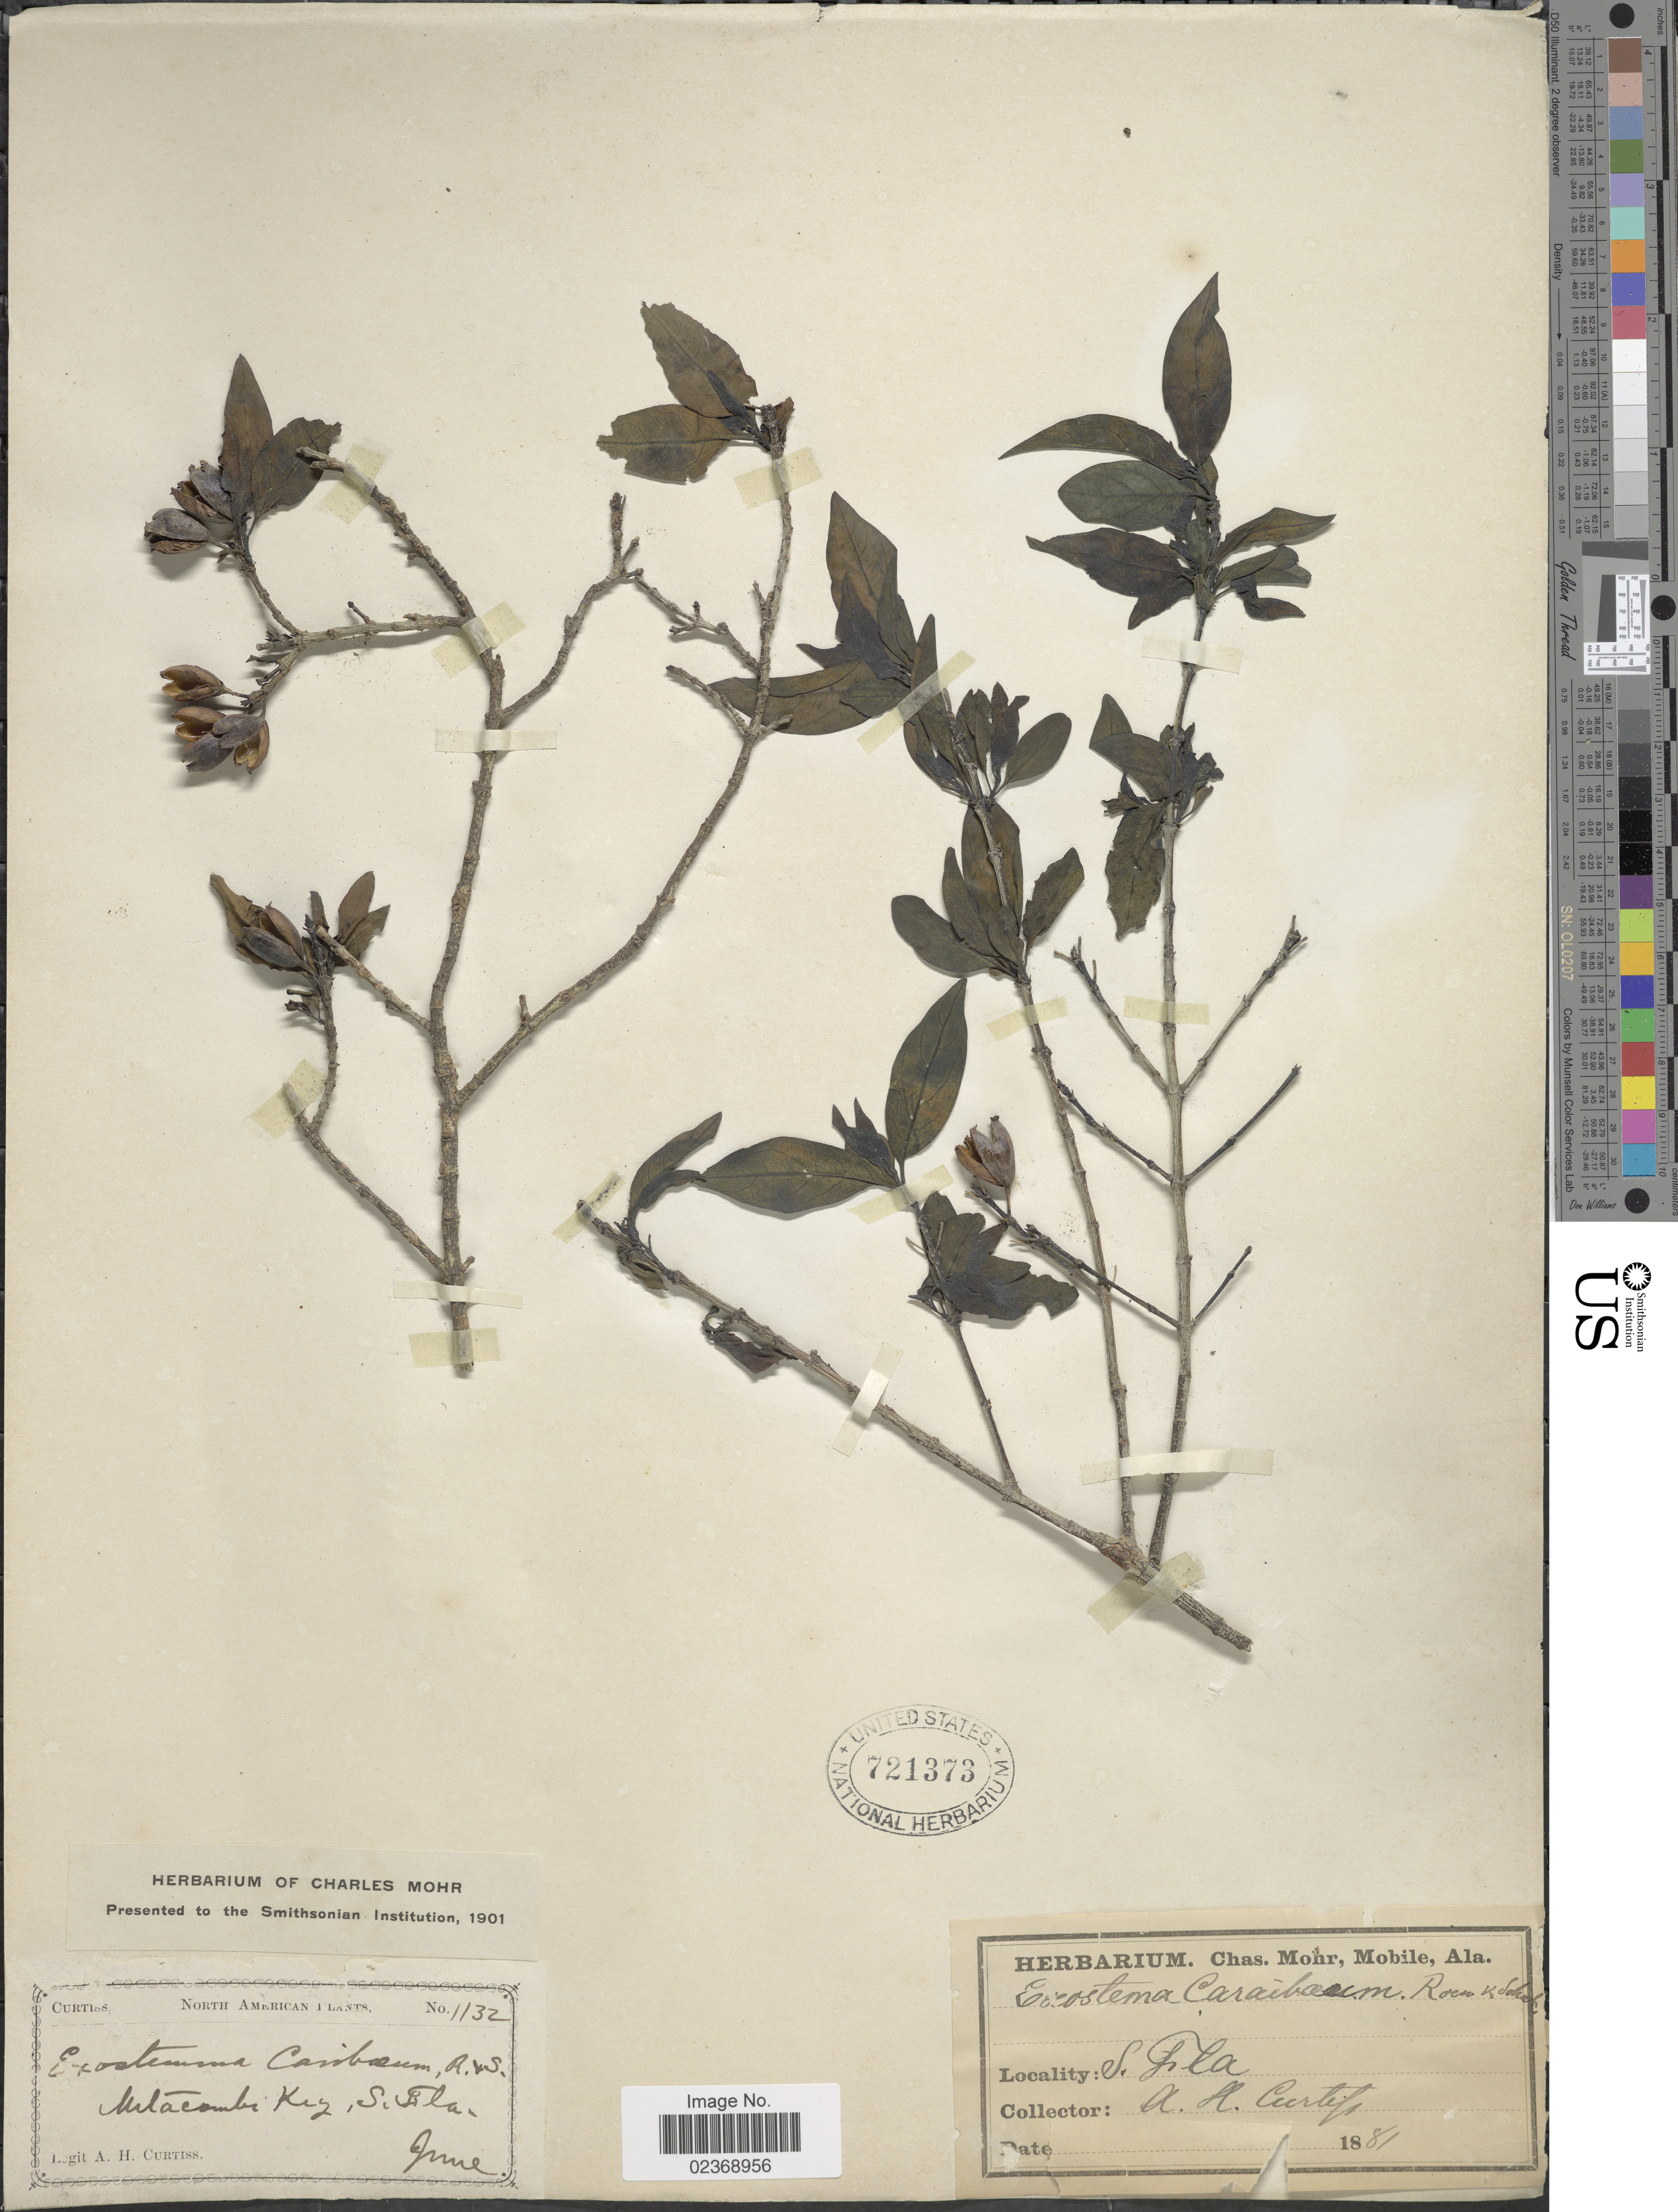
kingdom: Plantae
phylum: Tracheophyta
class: Magnoliopsida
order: Gentianales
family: Rubiaceae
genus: Exostema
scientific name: Exostema caribaeum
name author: (Jacq.) Roem. & Schult.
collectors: A. H. Curtiss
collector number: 1132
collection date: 1881-06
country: United States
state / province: Florida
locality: Metacombe Key., S. Fla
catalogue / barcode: US 721373